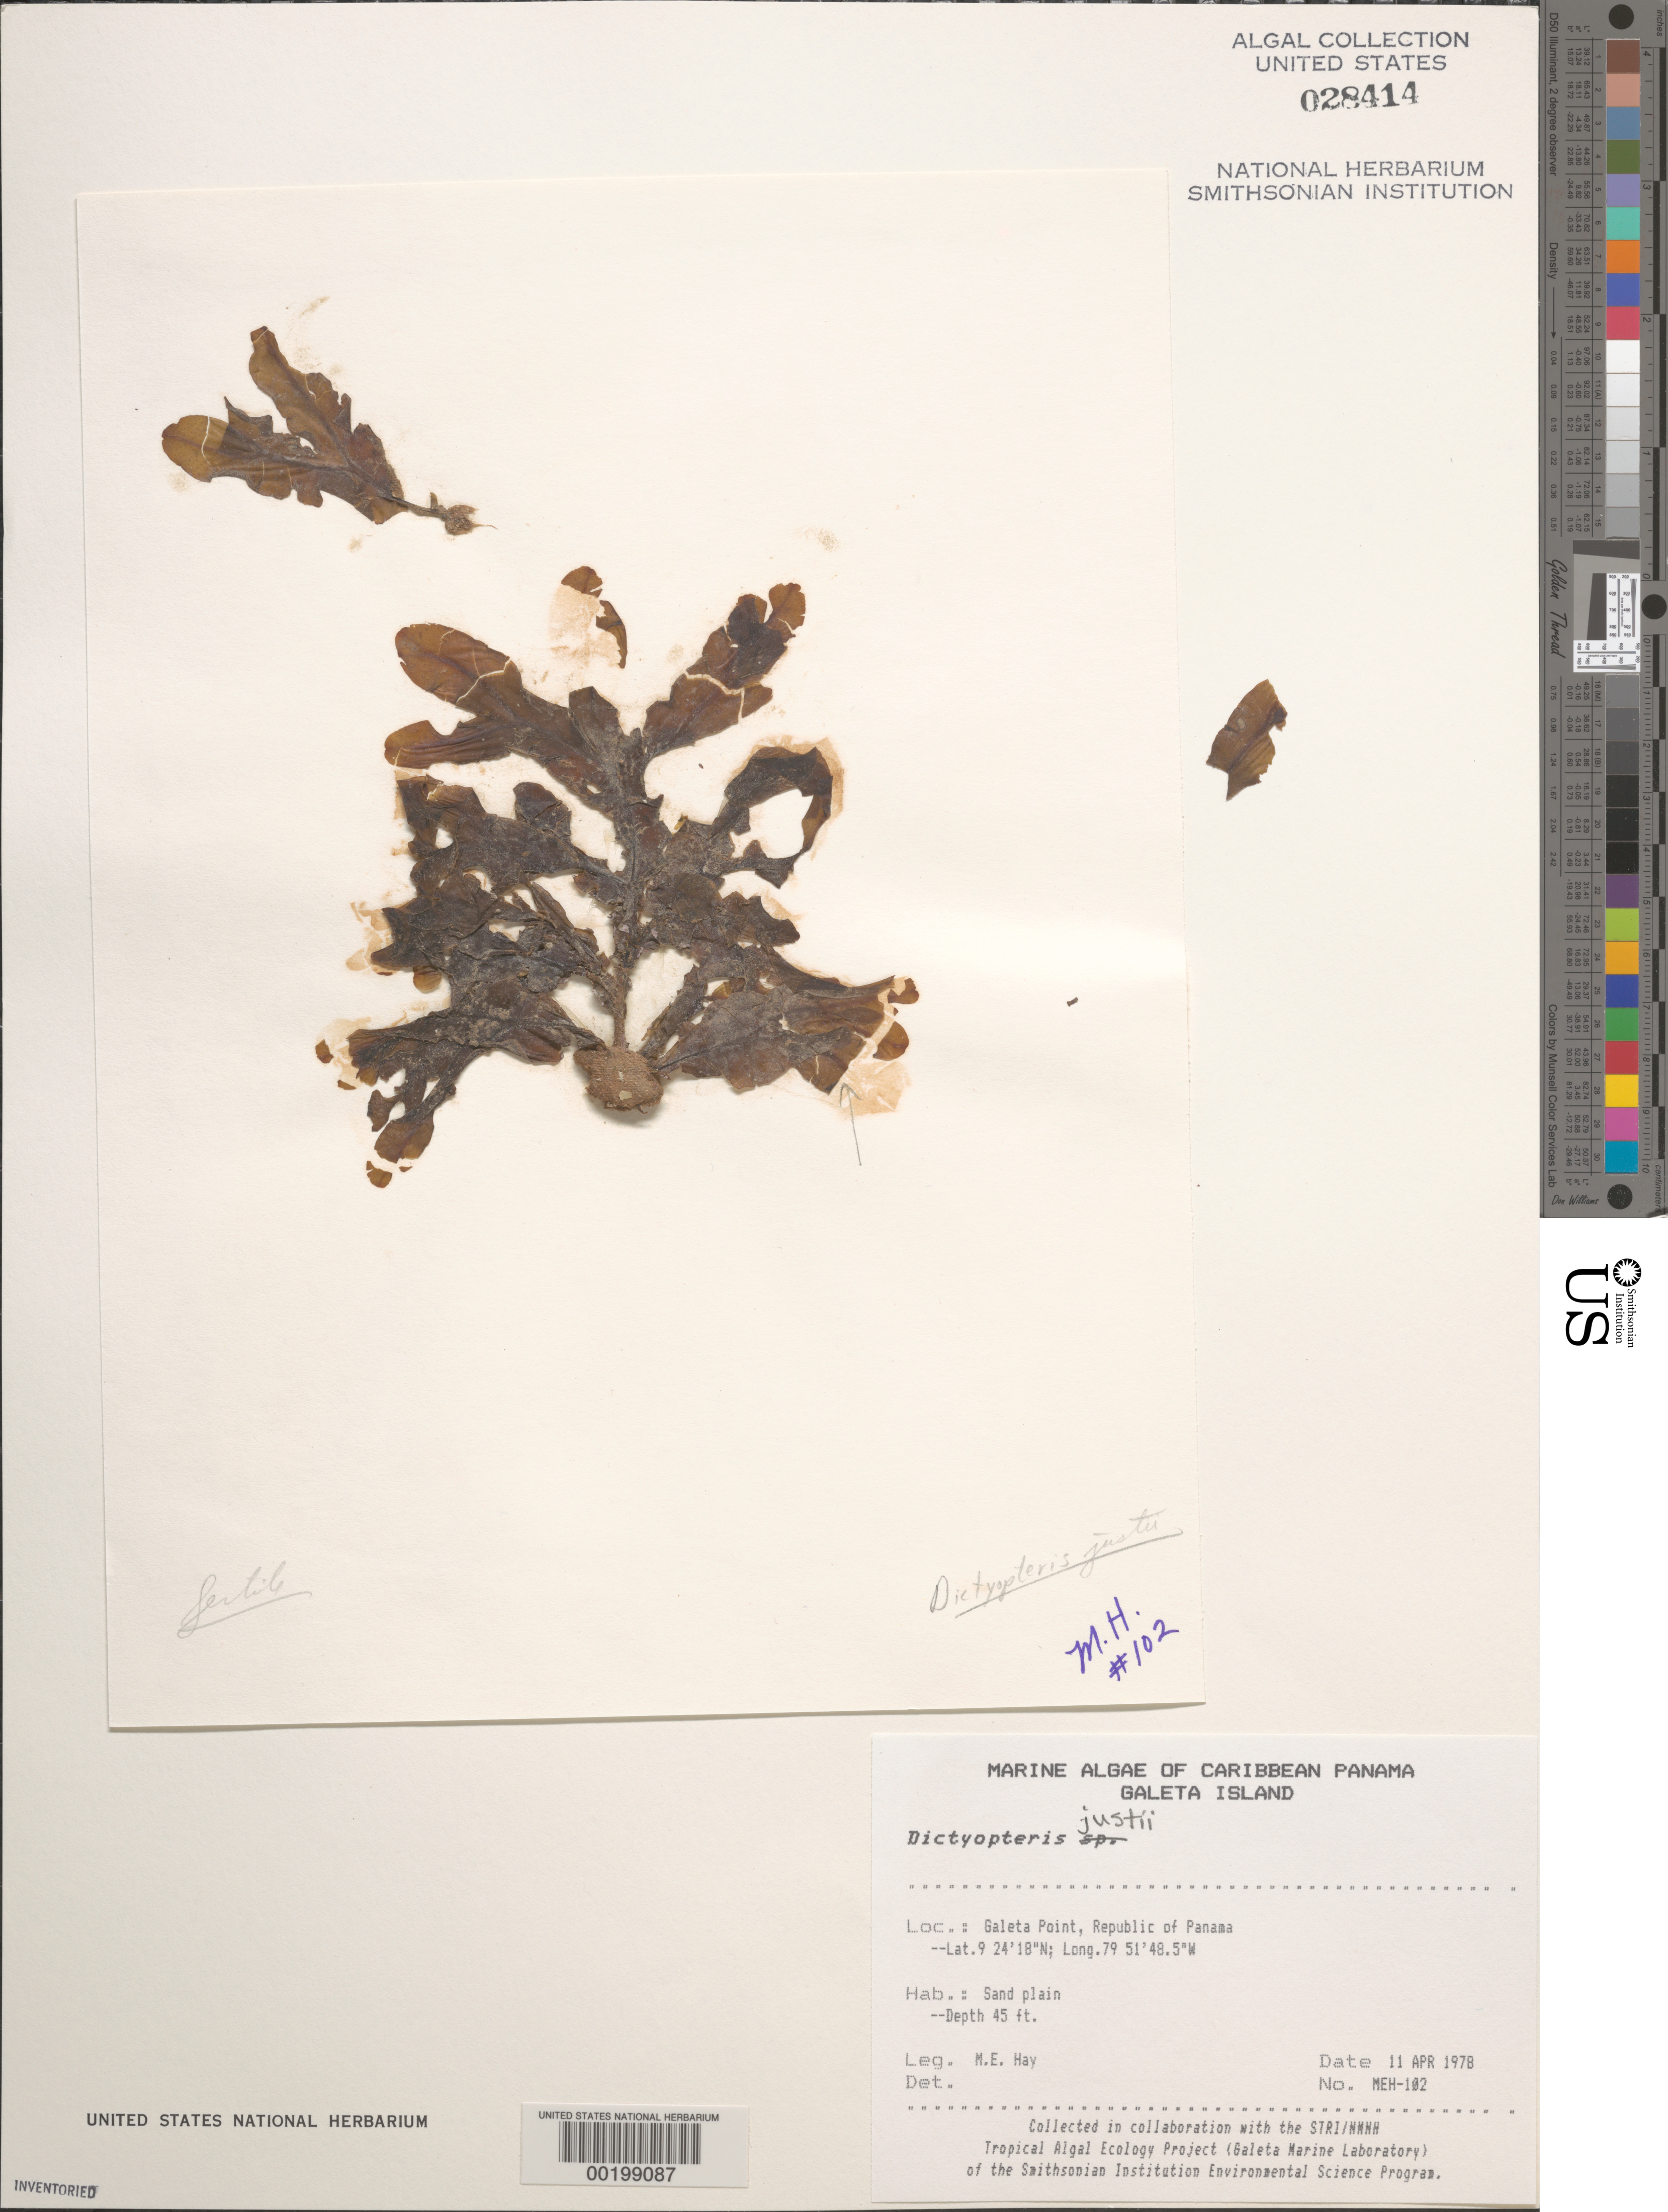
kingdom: Chromista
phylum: Ochrophyta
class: Phaeophyceae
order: Dictyotales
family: Dictyotaceae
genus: Dictyopteris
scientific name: Dictyopteris justii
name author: J.V.Lamouroux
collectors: M. E. Hay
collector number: MEH-102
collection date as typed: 11 Apr 1978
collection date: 1978-04-11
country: Panama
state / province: Colón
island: Galeta Island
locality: Galeta Point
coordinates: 9 24' 18" N, 79 51' 48.5" W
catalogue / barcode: US 28414